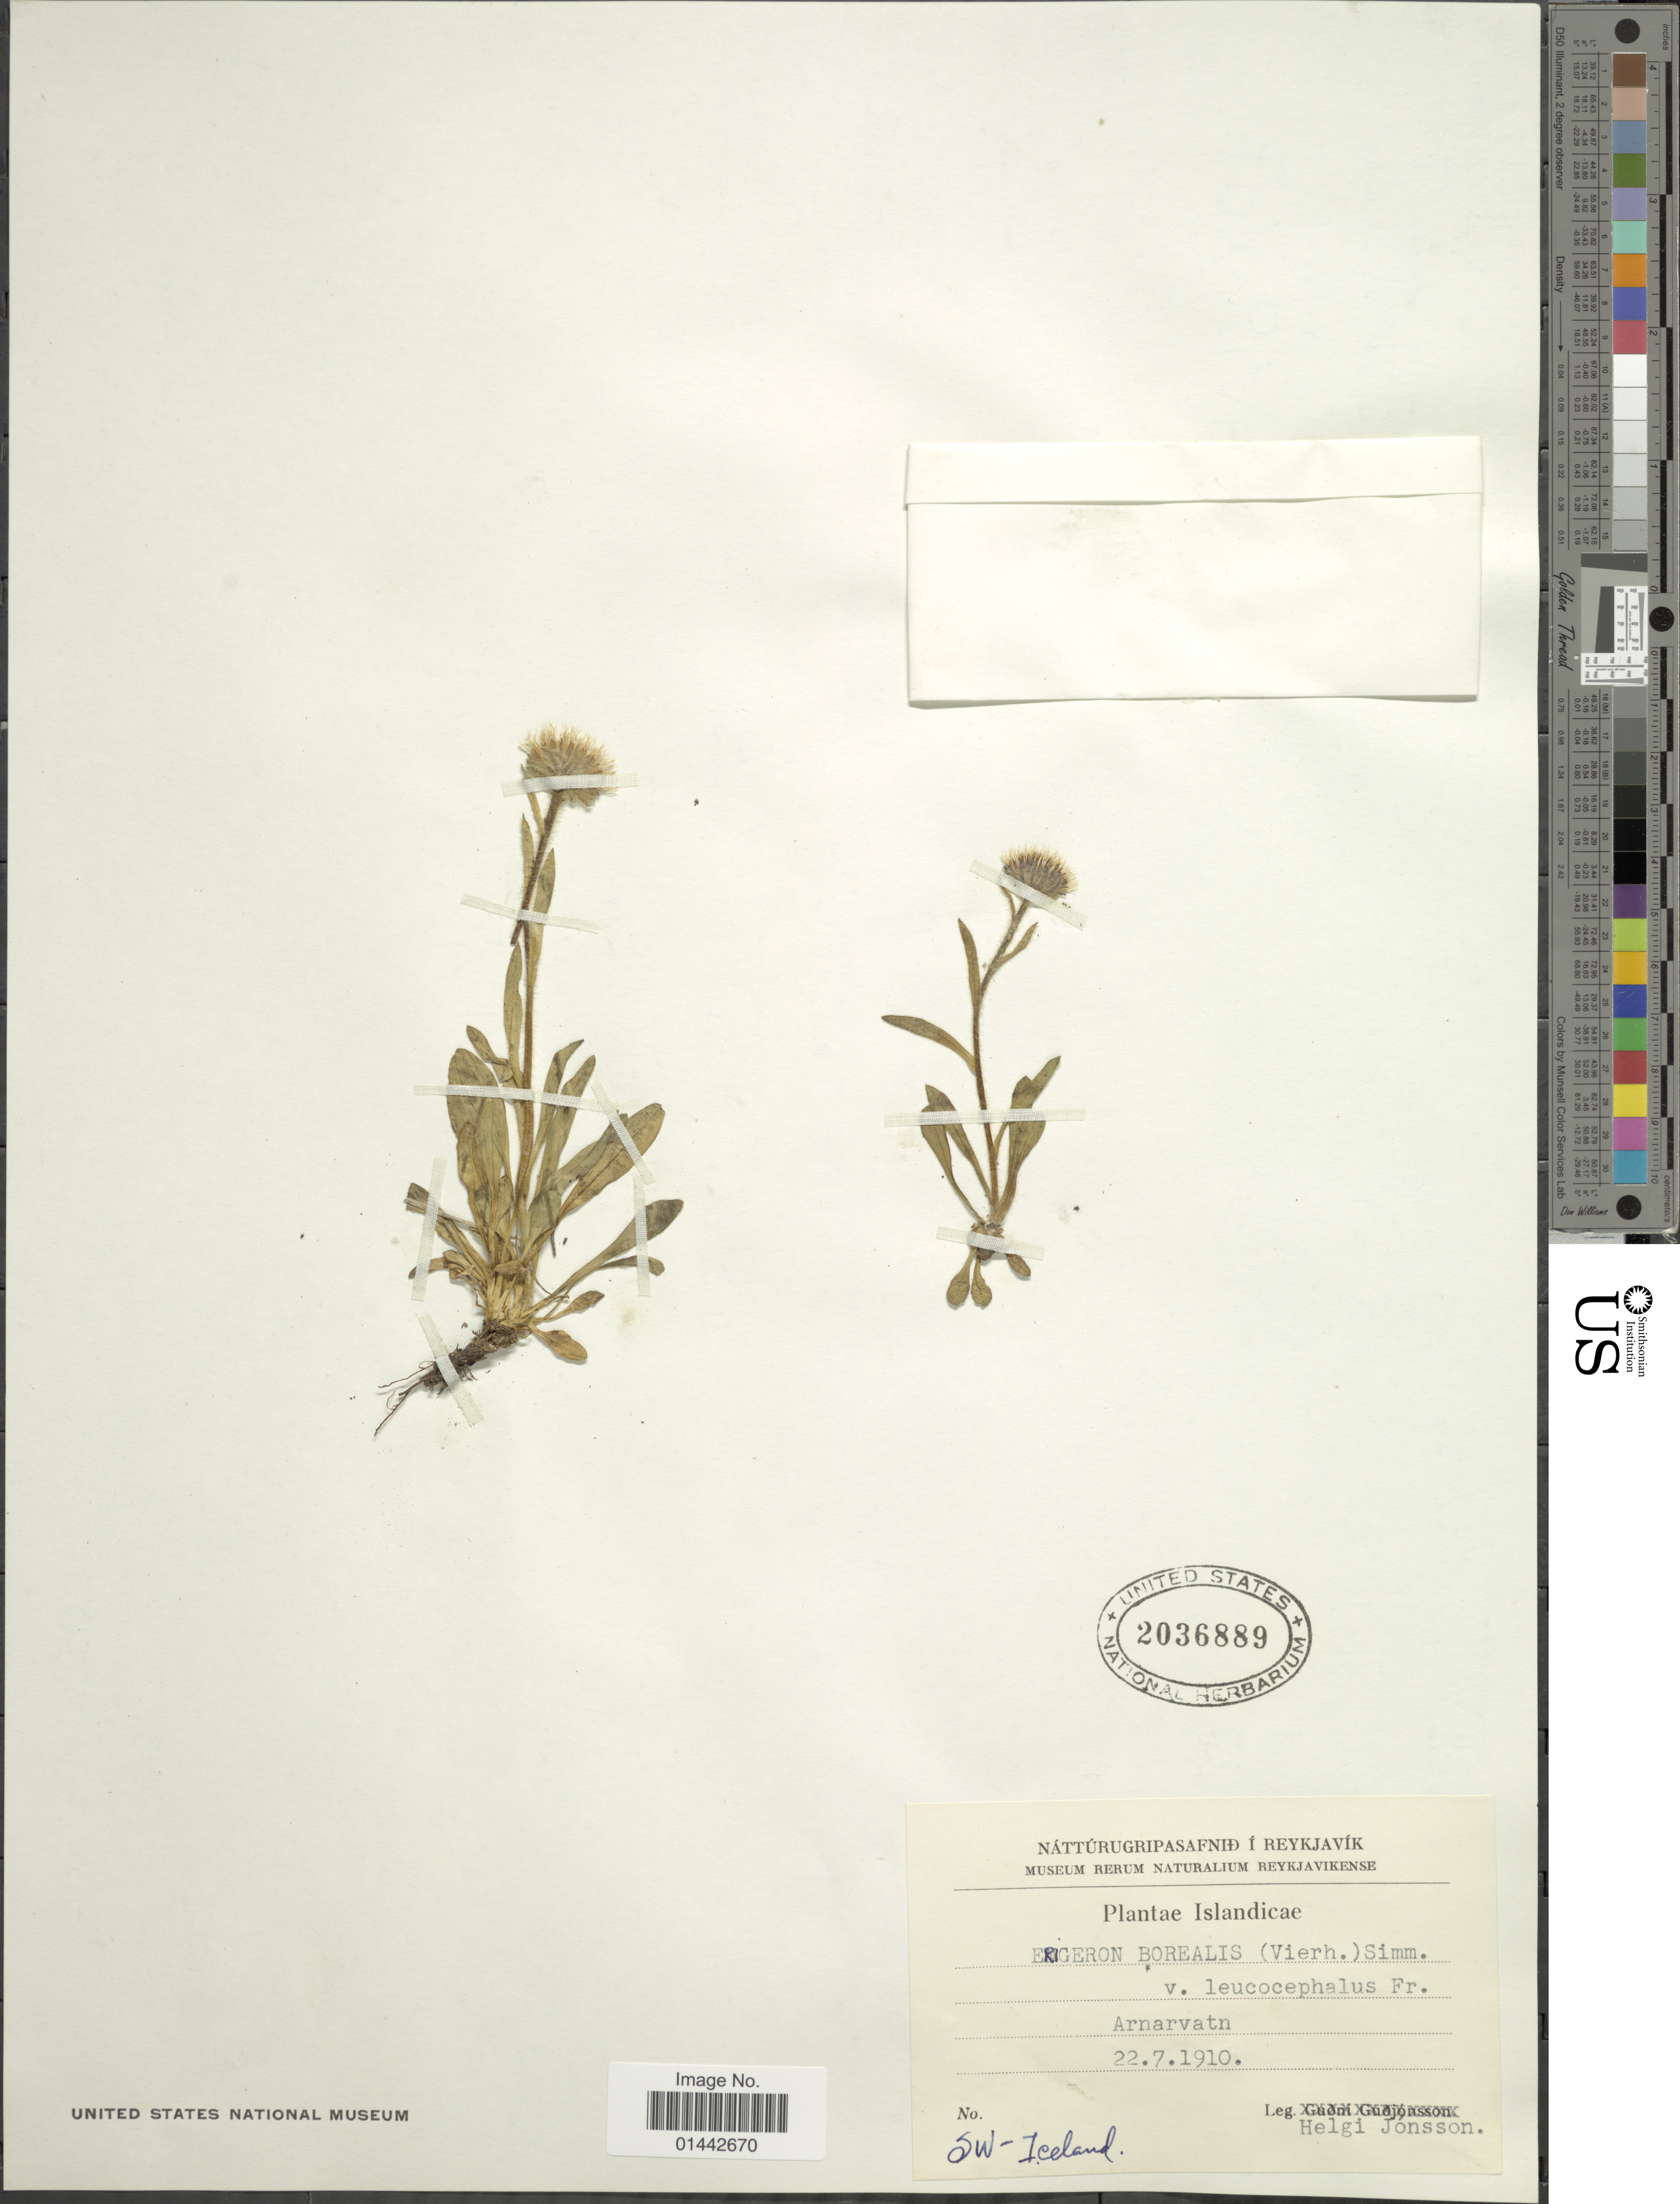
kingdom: Plantae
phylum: Tracheophyta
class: Magnoliopsida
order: Asterales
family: Asteraceae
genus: Erigeron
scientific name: Erigeron borealis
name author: (Vierh.) Simmons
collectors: H. Jonsson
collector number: s.n.?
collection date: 1910-07-22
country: Iceland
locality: Arnarvatn.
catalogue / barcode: US 2036889